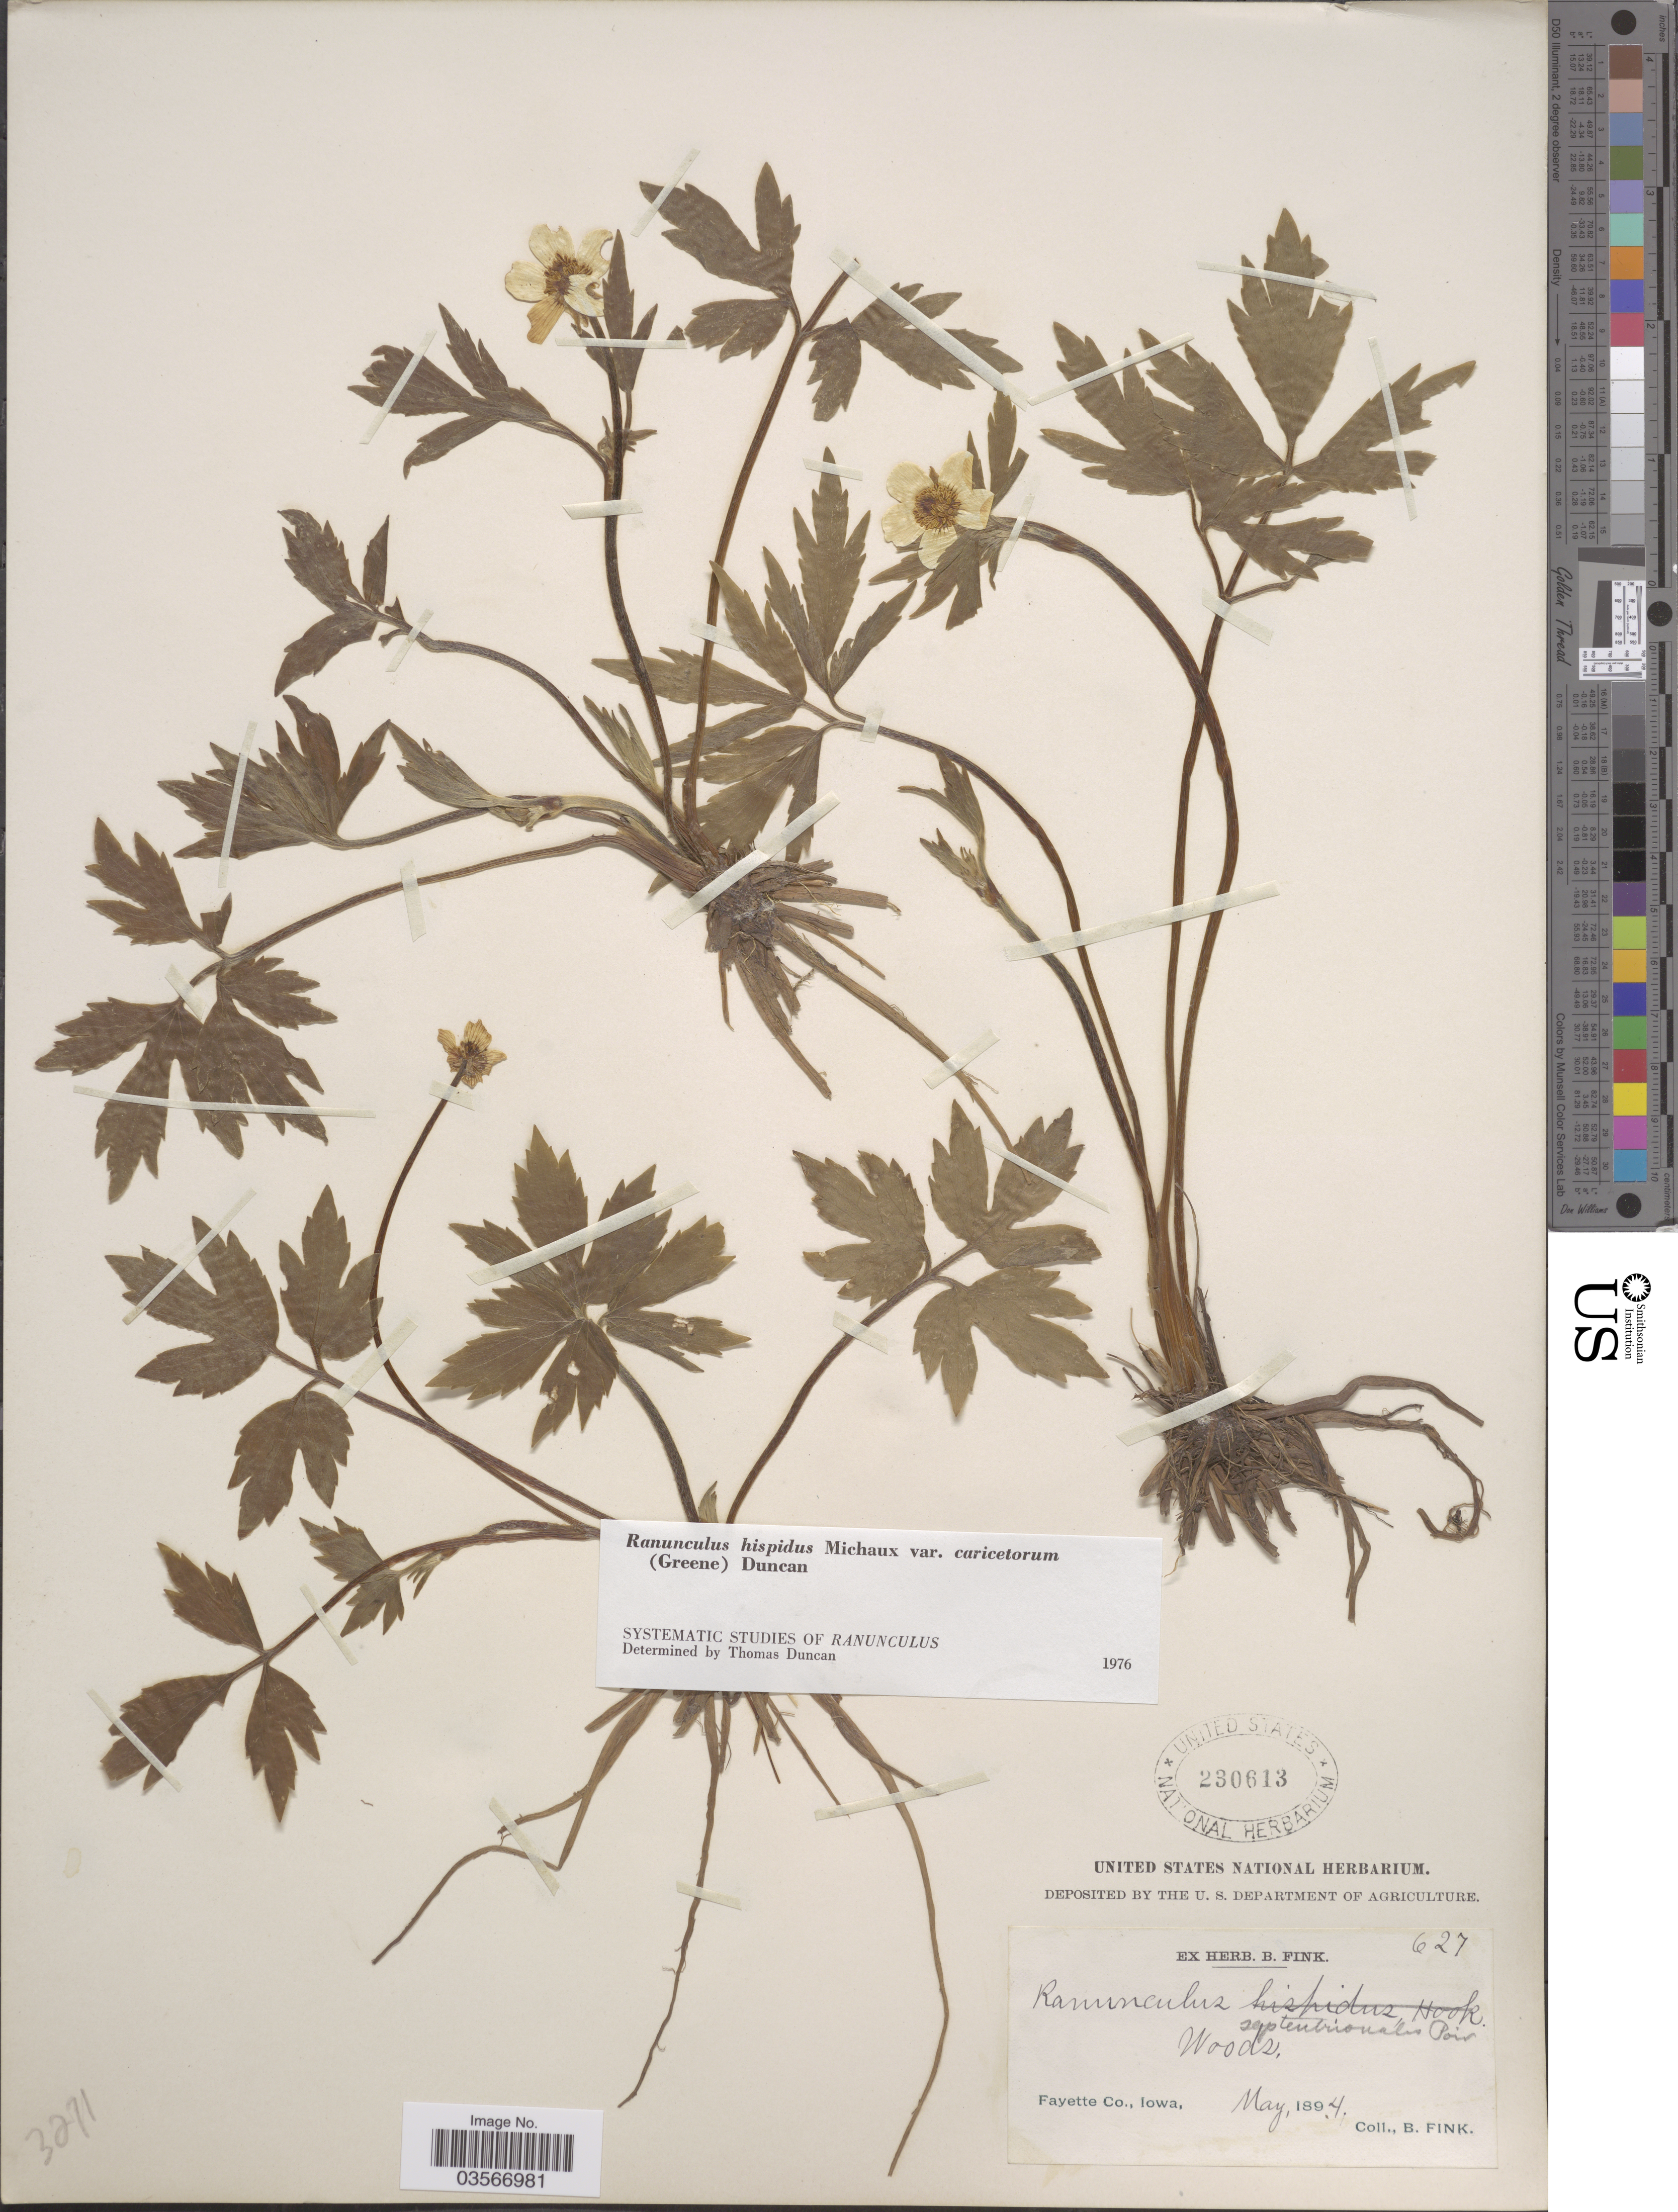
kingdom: Plantae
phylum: Tracheophyta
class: Magnoliopsida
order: Ranunculales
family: Ranunculaceae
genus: Ranunculus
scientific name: Ranunculus hispidus var. caricetorum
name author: Michx.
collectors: B. Fink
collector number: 627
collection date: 1894-05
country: United States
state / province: Iowa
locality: Fayette Co.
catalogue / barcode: US 230613